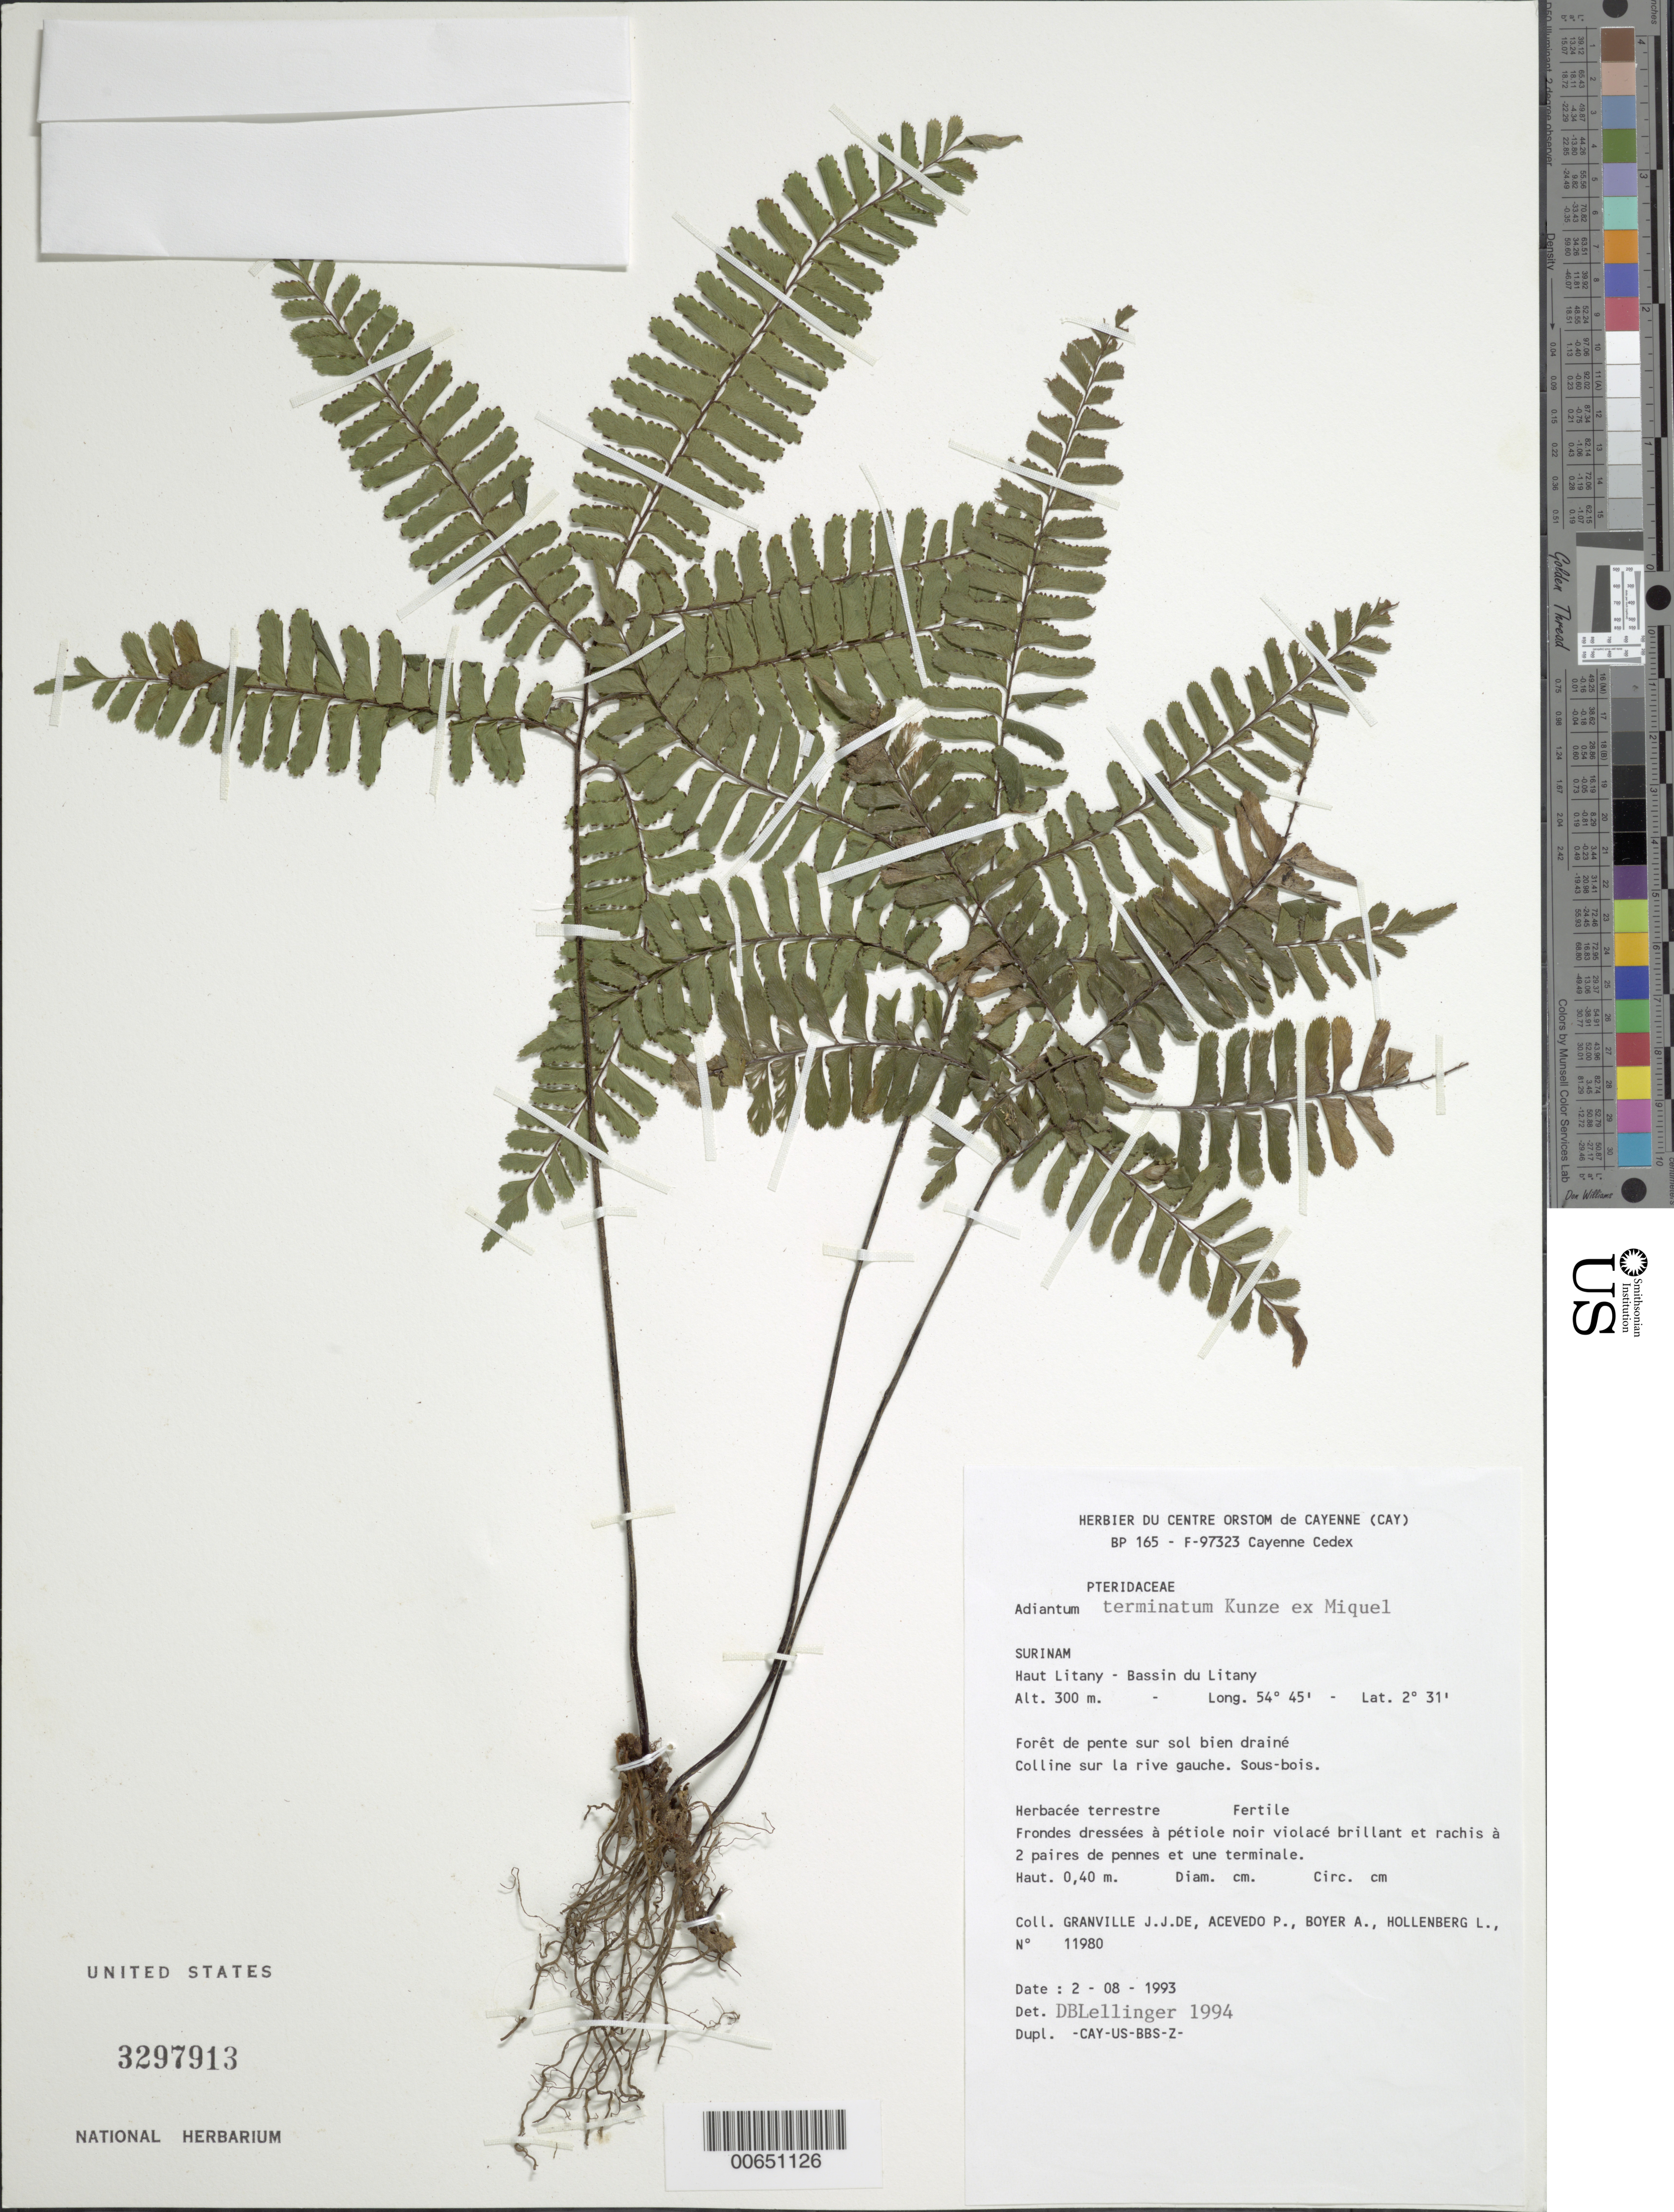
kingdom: Plantae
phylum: Tracheophyta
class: Polypodiopsida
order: Polypodiales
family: Pteridaceae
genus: Adiantum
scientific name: Adiantum terminatum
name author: Kunze ex Miq.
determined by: Lellinger, David B., (BOT), Smithsonian Institution - National Museum of Natural History (UNITED STATES)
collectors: J.-J. de Granville, P. Acevedo-Rodr., A. Boyer & L. Hollenberg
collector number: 11980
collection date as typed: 2-Aug-93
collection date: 1993-08-02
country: Suriname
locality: Haut Litany, Bassin du Litany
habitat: Forêt de pente sur sol bien draine, colline sur la rive gauche. Sous bois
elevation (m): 300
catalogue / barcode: US 3297913